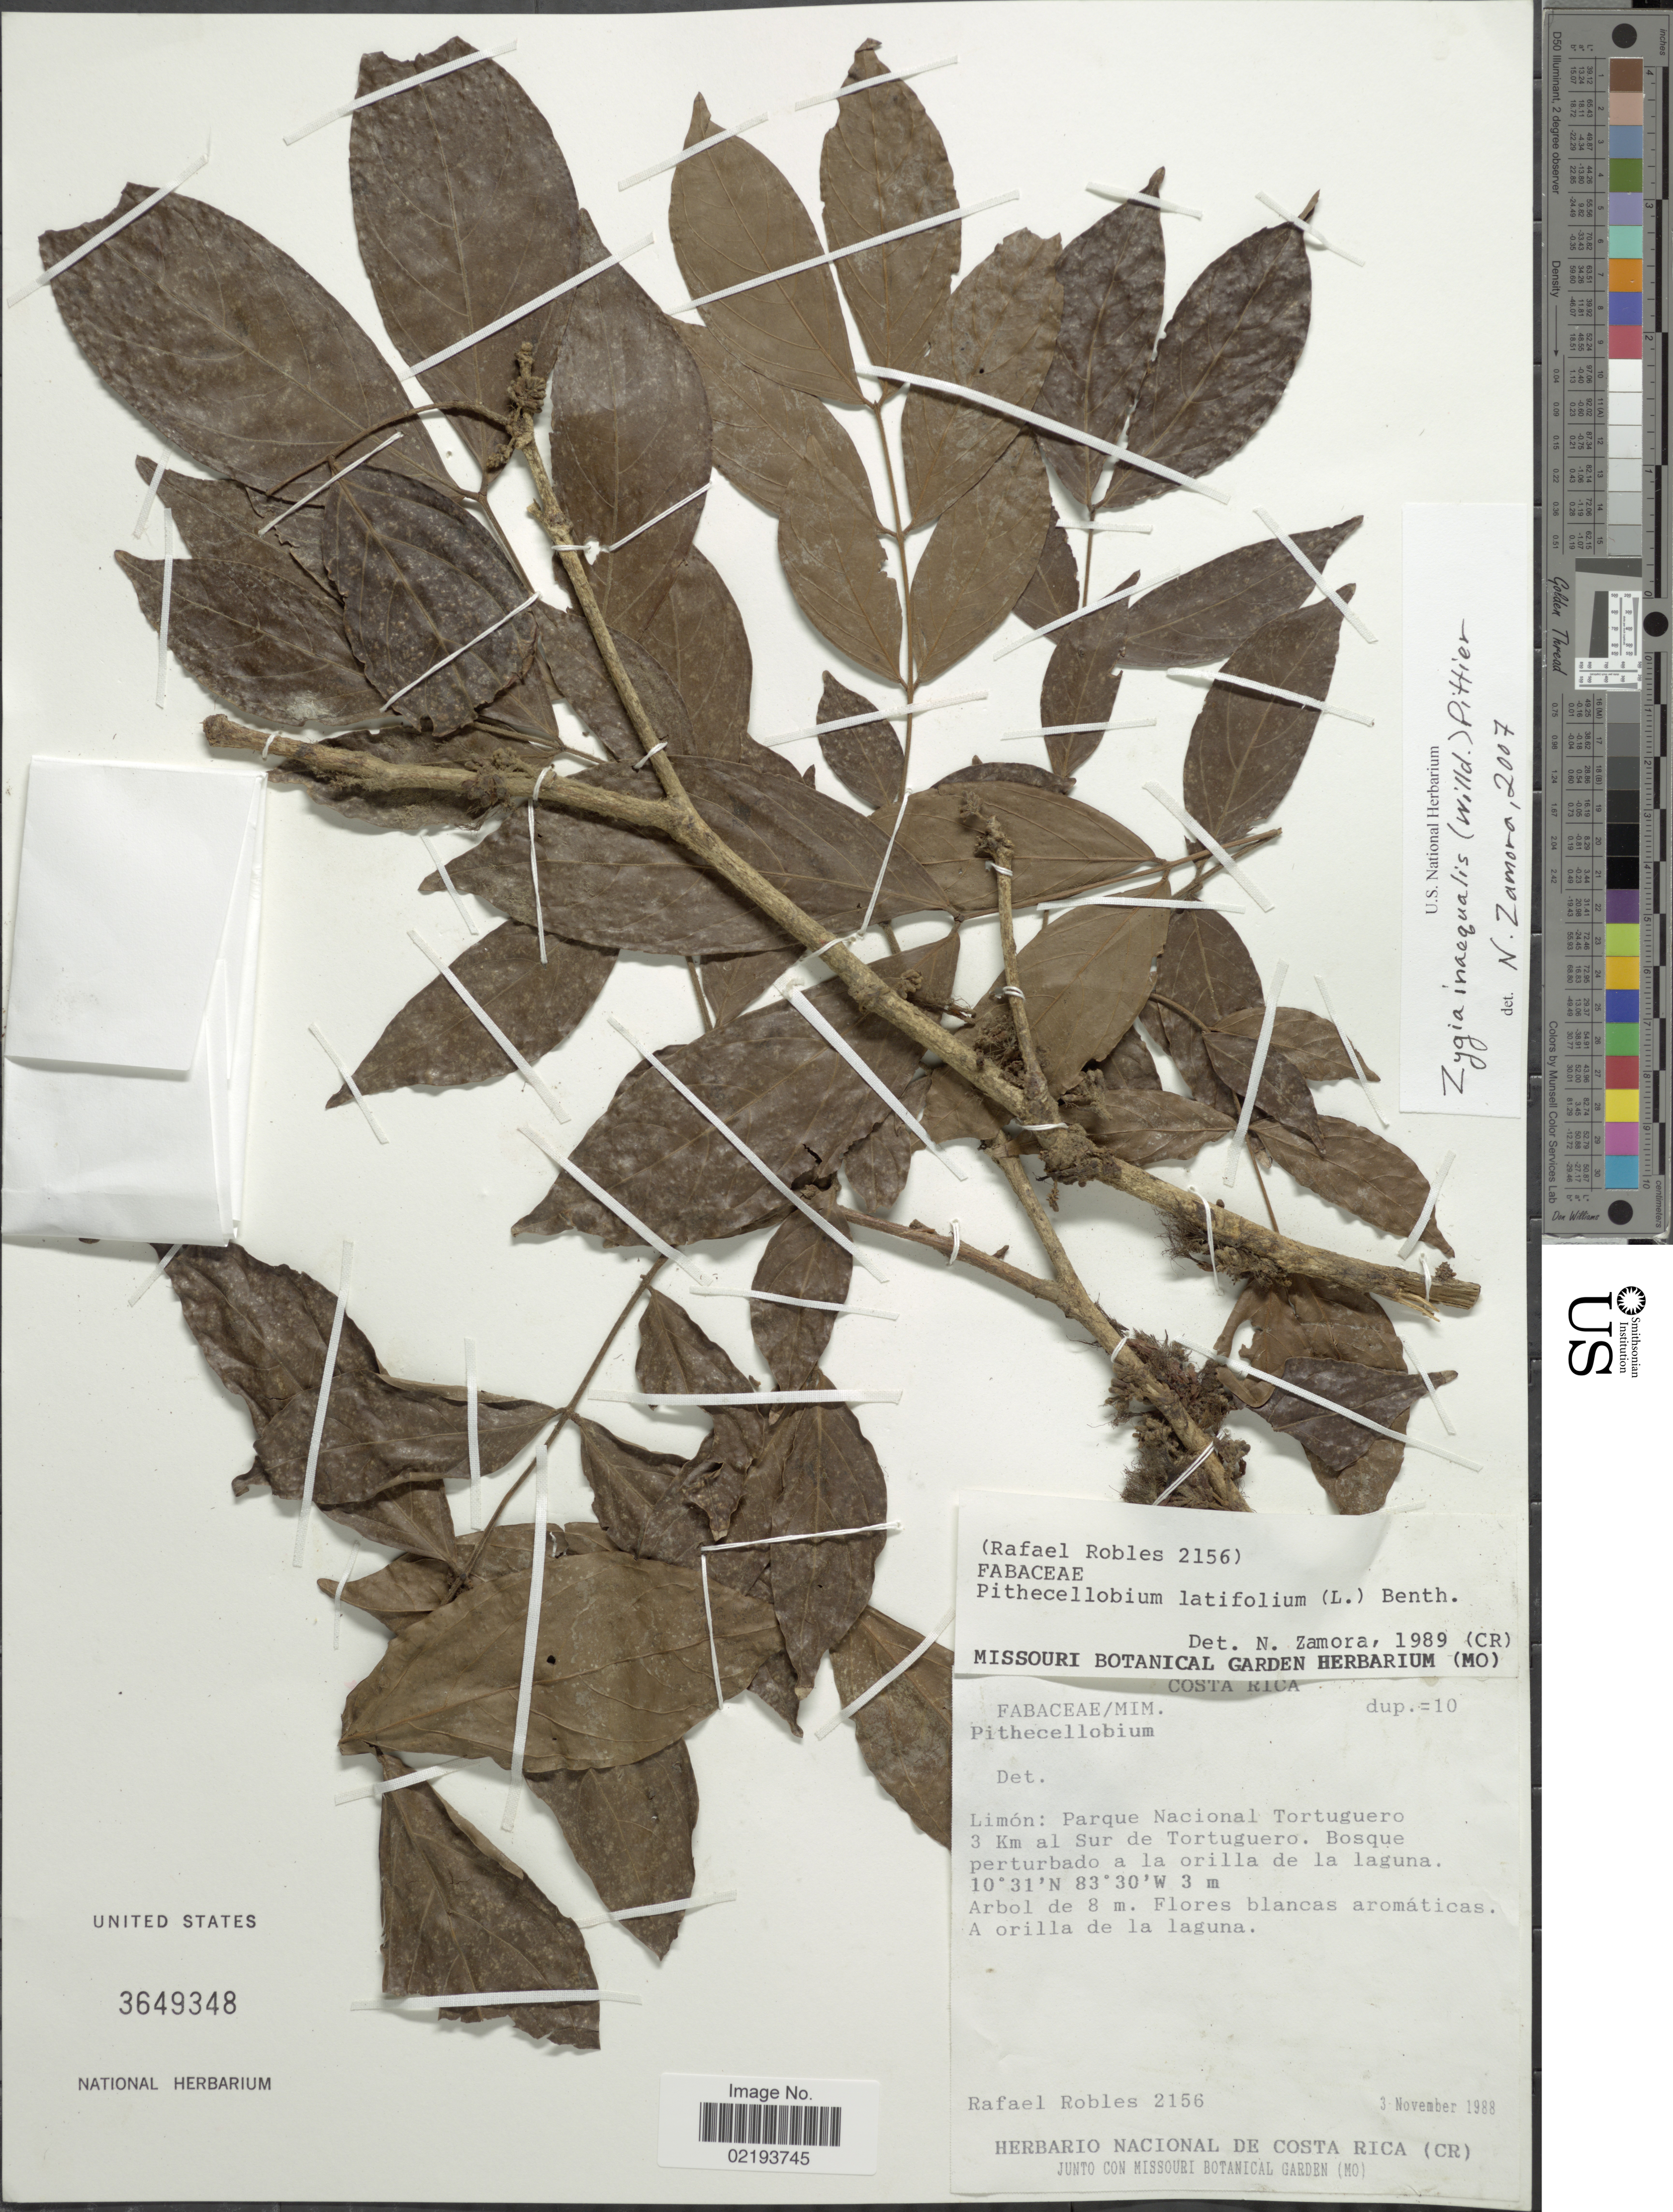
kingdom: Plantae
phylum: Tracheophyta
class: Magnoliopsida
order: Fabales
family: Fabaceae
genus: Zygia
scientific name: Zygia inaequalis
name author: (Humb. & Bonpl. ex Willd.) Pittier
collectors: R. Robles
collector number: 2156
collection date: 1988-11-03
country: Costa Rica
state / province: Limón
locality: Parque Nacional Tortuguero 3 Km al Sur de Tortuguero. Bosque perturbado a la orilla de la laguna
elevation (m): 3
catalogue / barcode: US 3649348